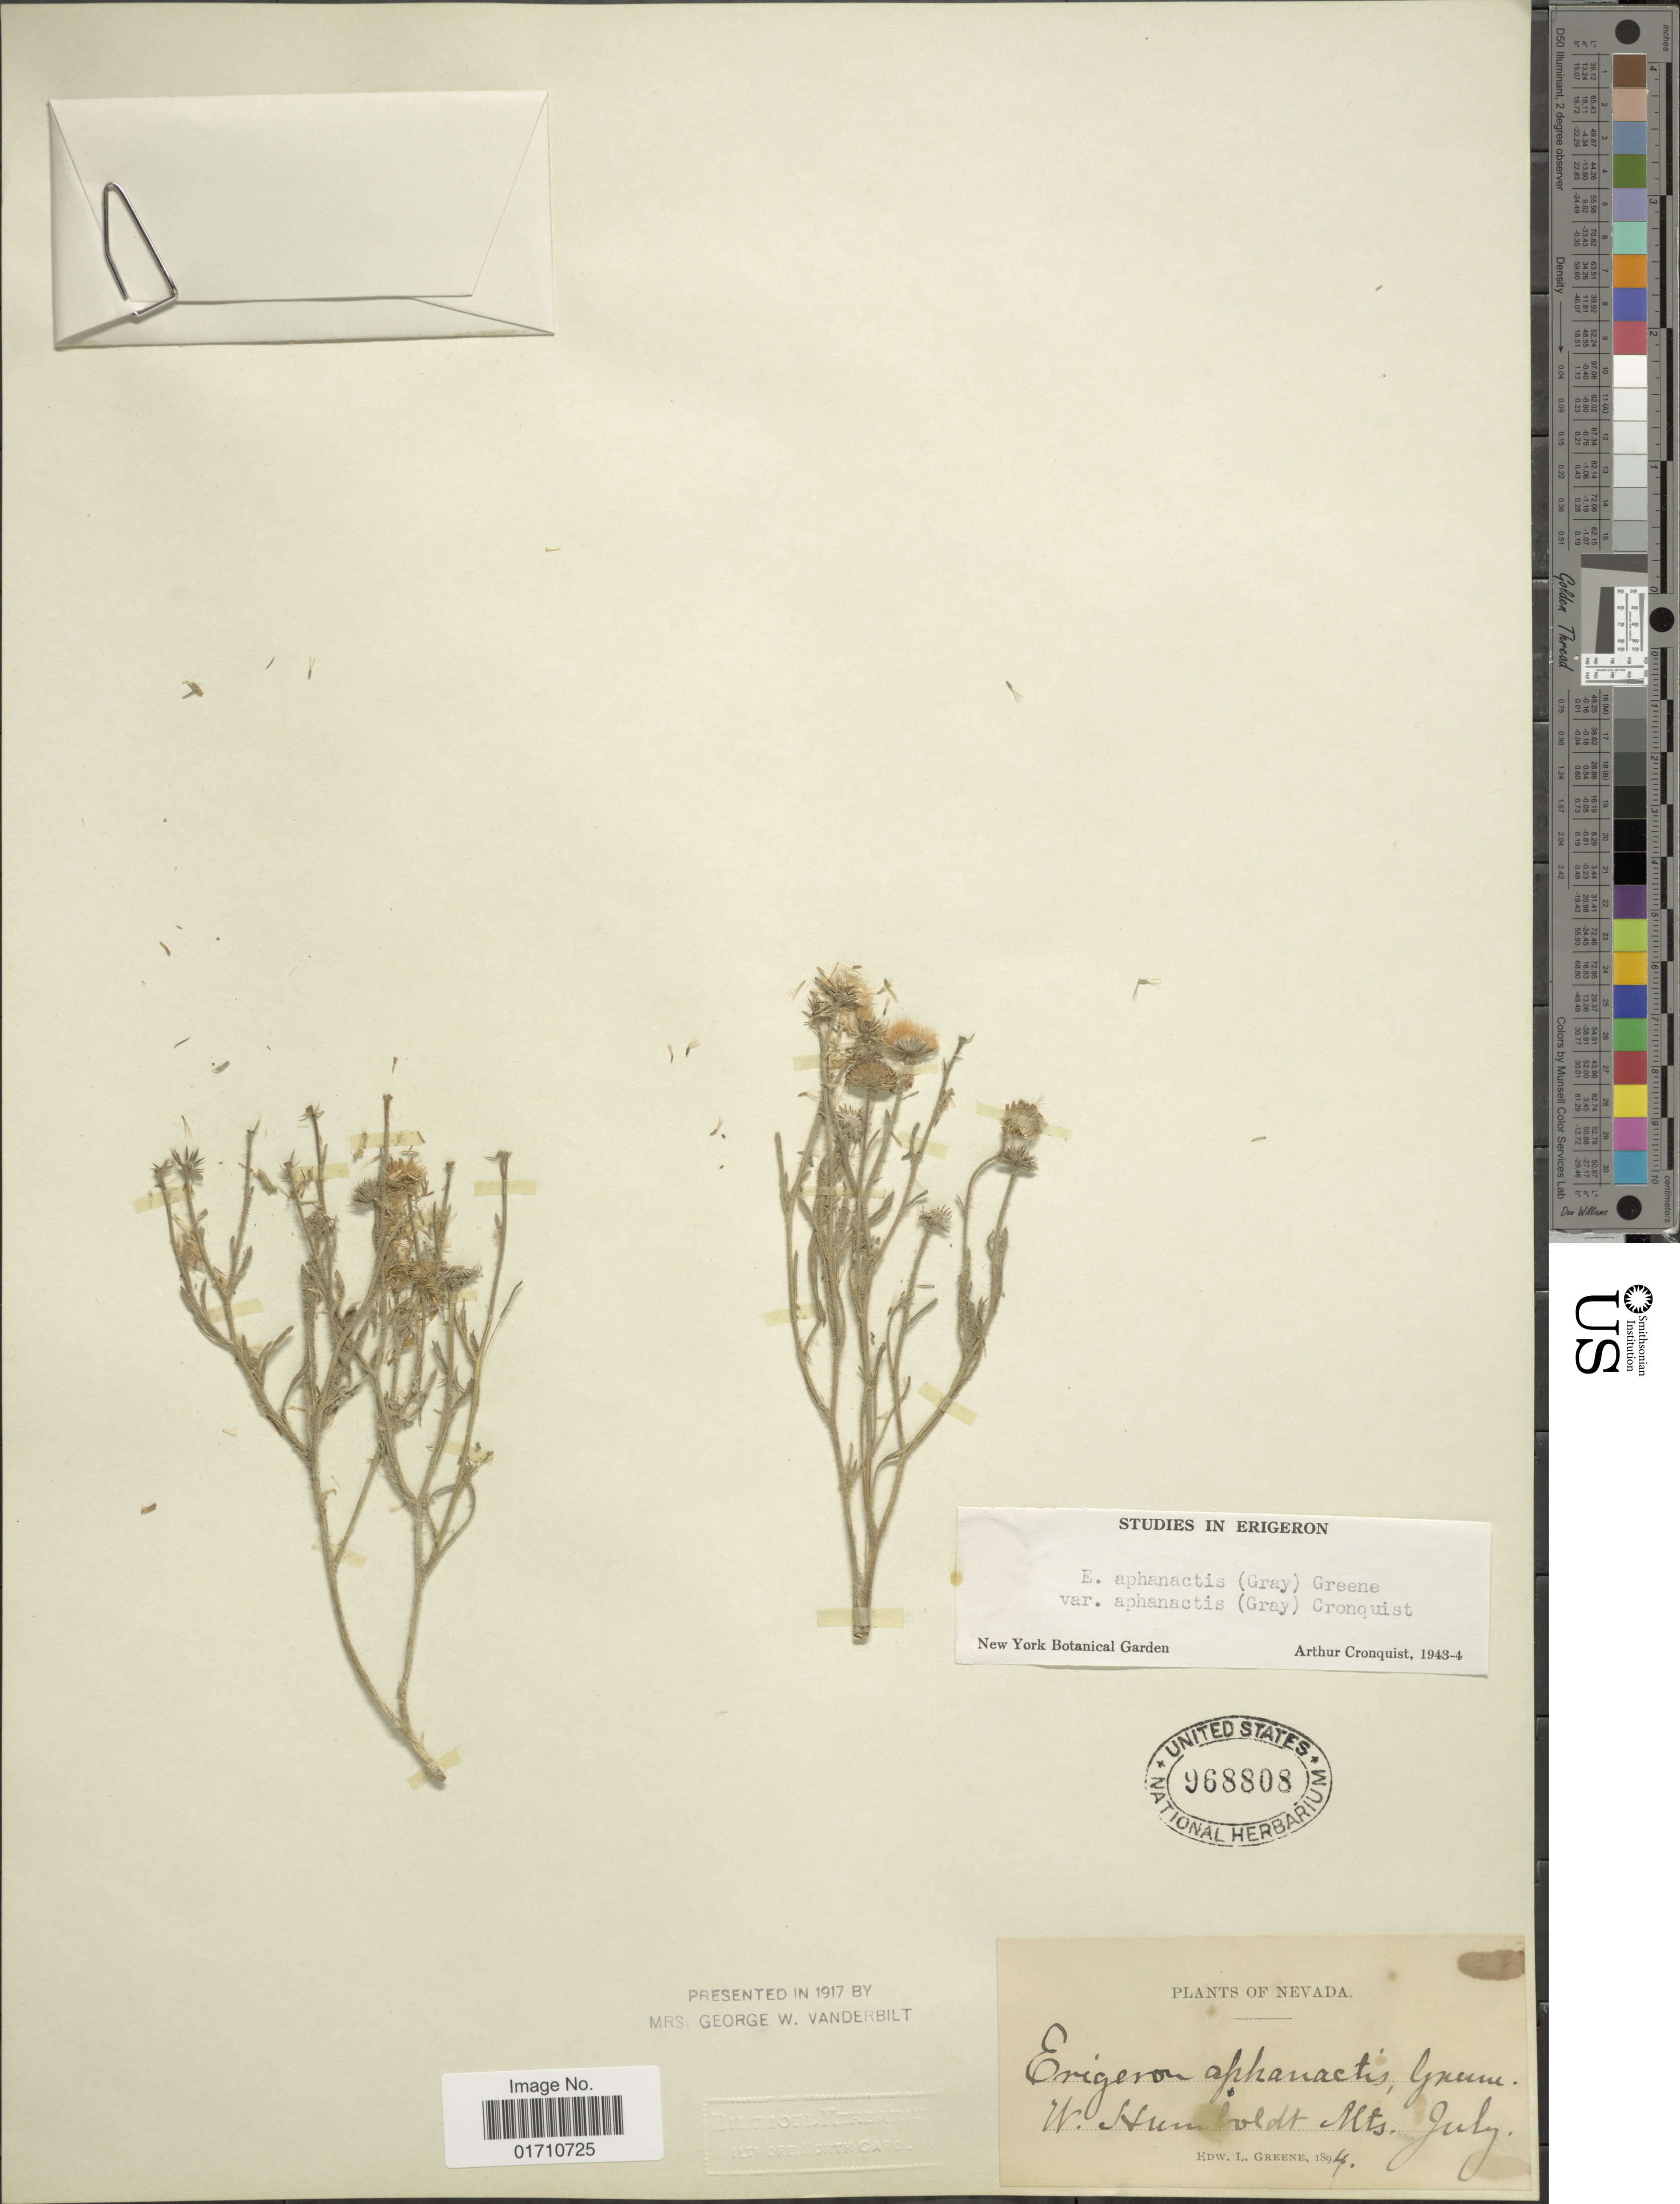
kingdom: Plantae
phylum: Tracheophyta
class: Magnoliopsida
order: Asterales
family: Asteraceae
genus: Erigeron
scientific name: Erigeron aphanactis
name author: (A. Gray) Greene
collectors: E. L. Greene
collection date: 1894-07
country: United States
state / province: Nevada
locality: W. Humboldt Mts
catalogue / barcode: US 968808